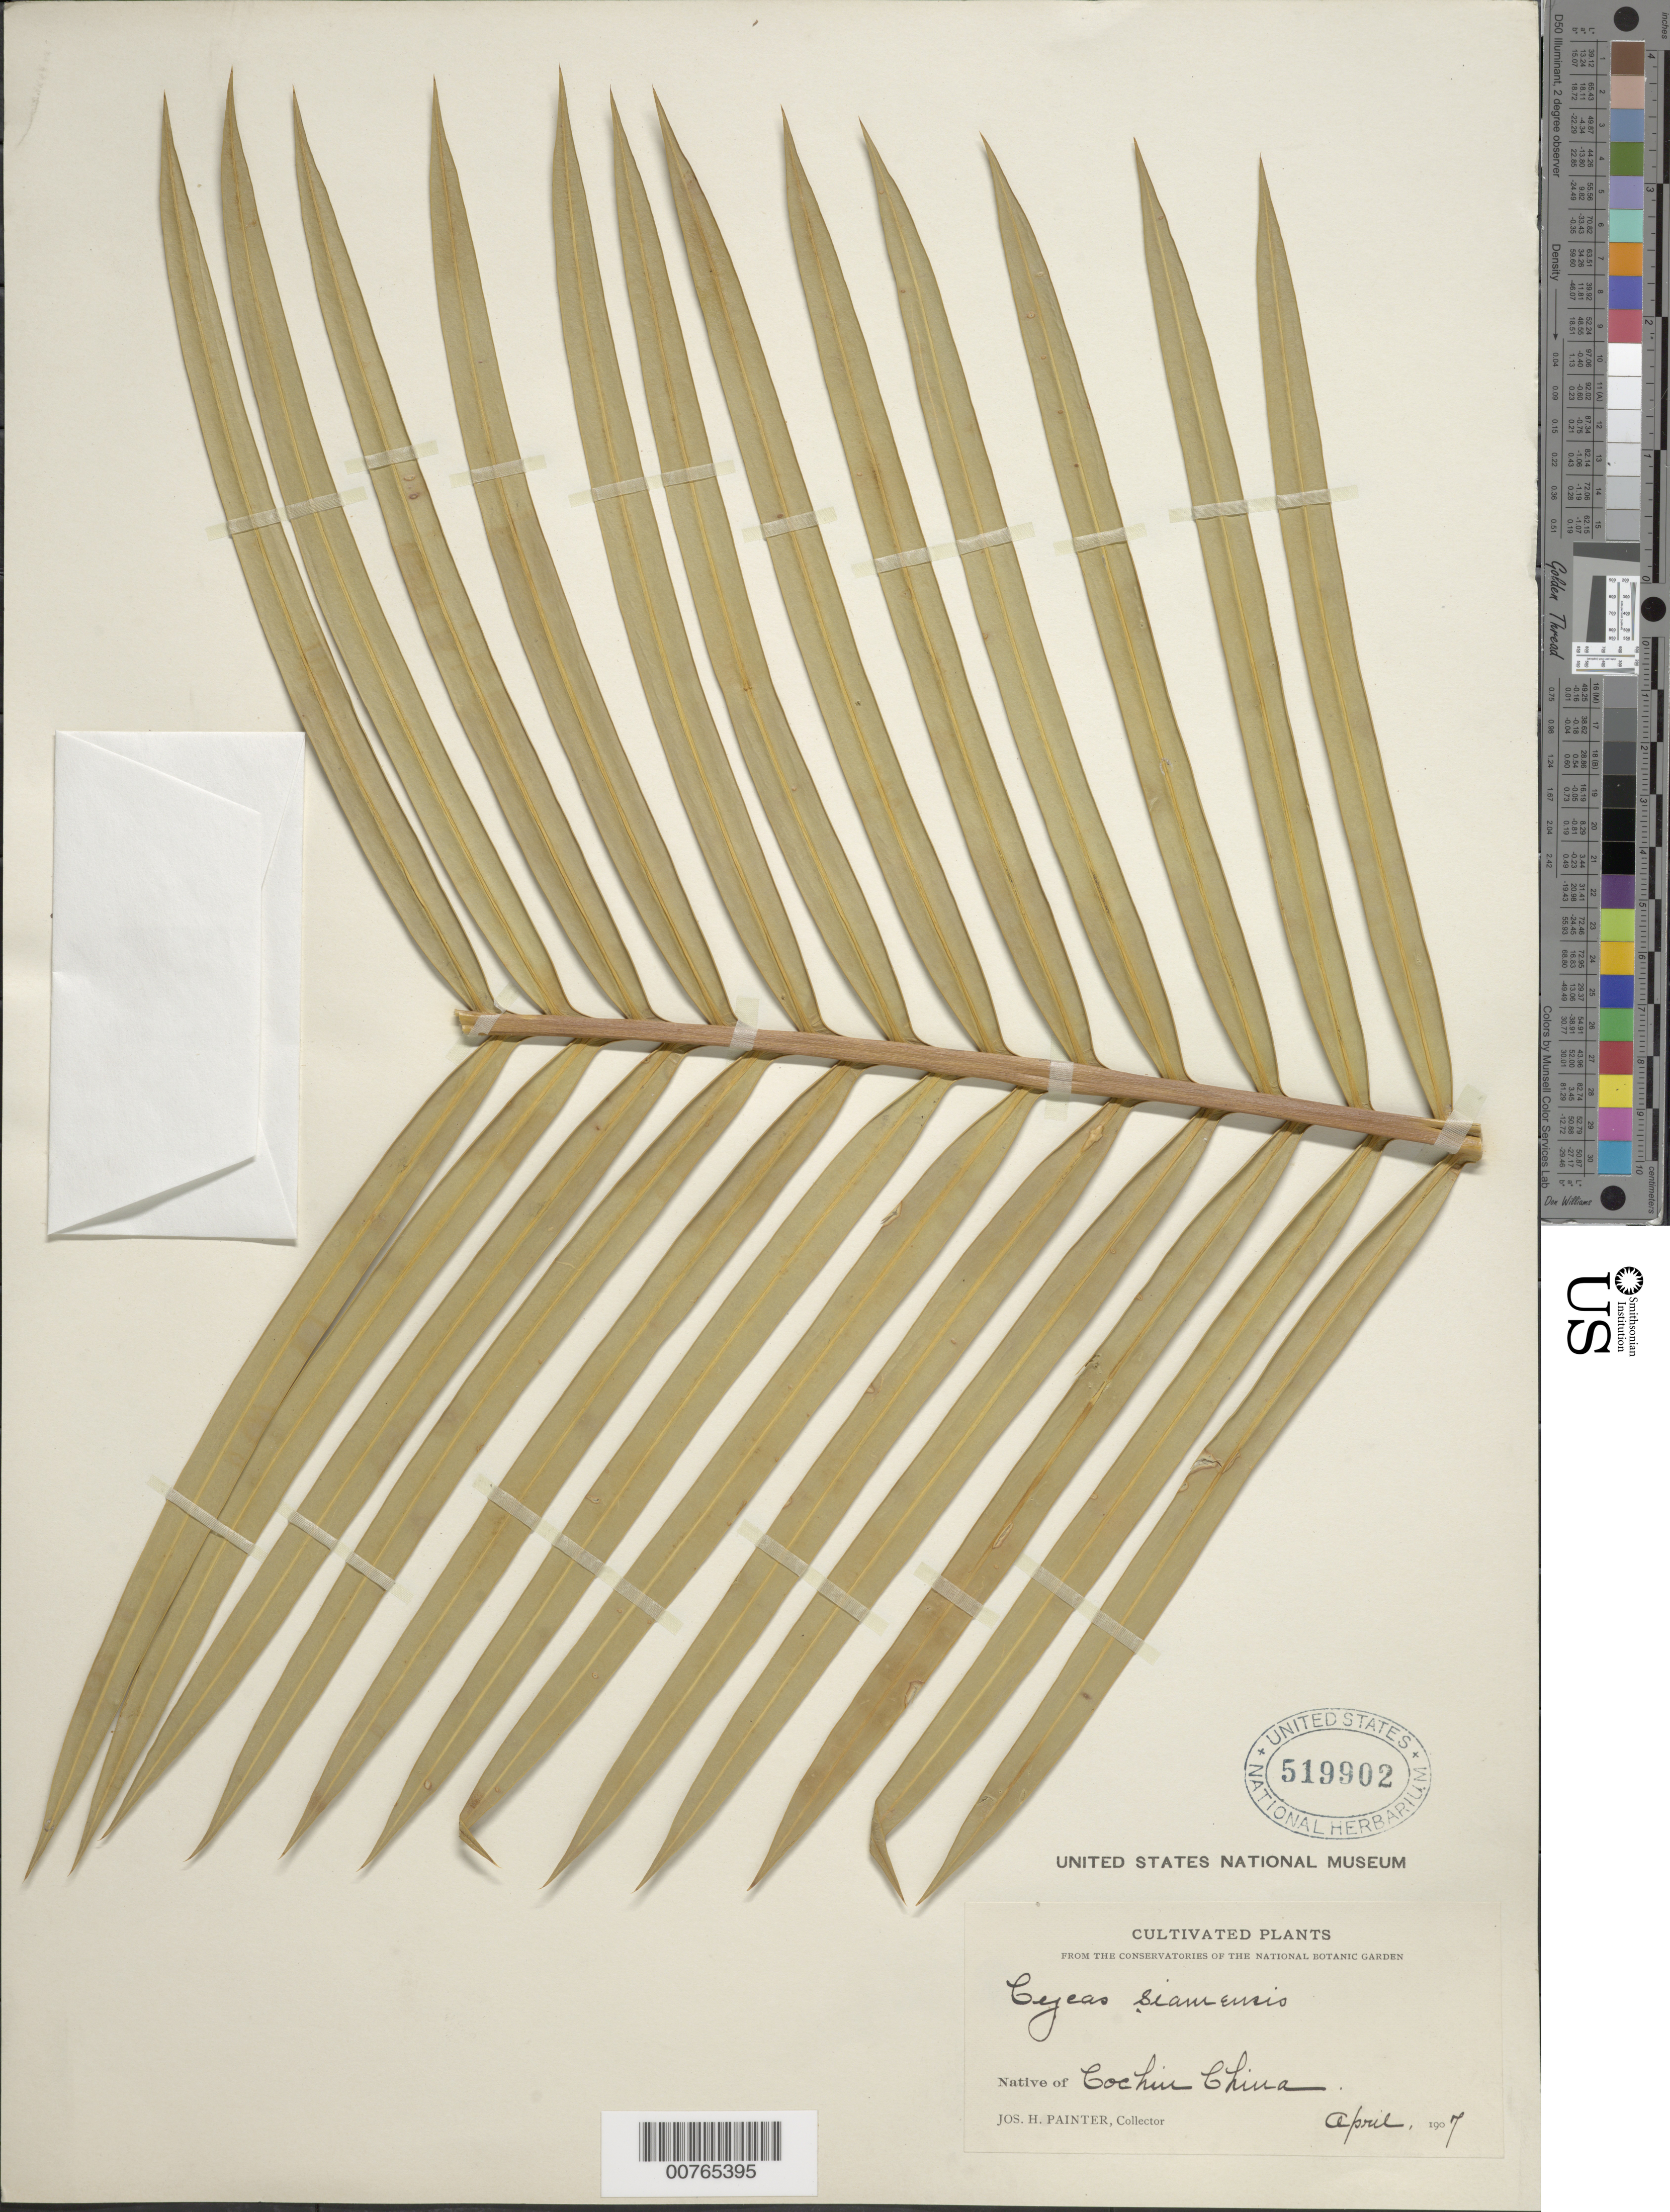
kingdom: Plantae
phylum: Tracheophyta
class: Cycadopsida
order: Cycadales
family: Cycadaceae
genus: Epicycas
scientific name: Epicycas siamensis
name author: (Miq.) de Laub.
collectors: J. H. Painter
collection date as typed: Apr 1907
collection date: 1907-04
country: Vietnam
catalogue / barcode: US 519902